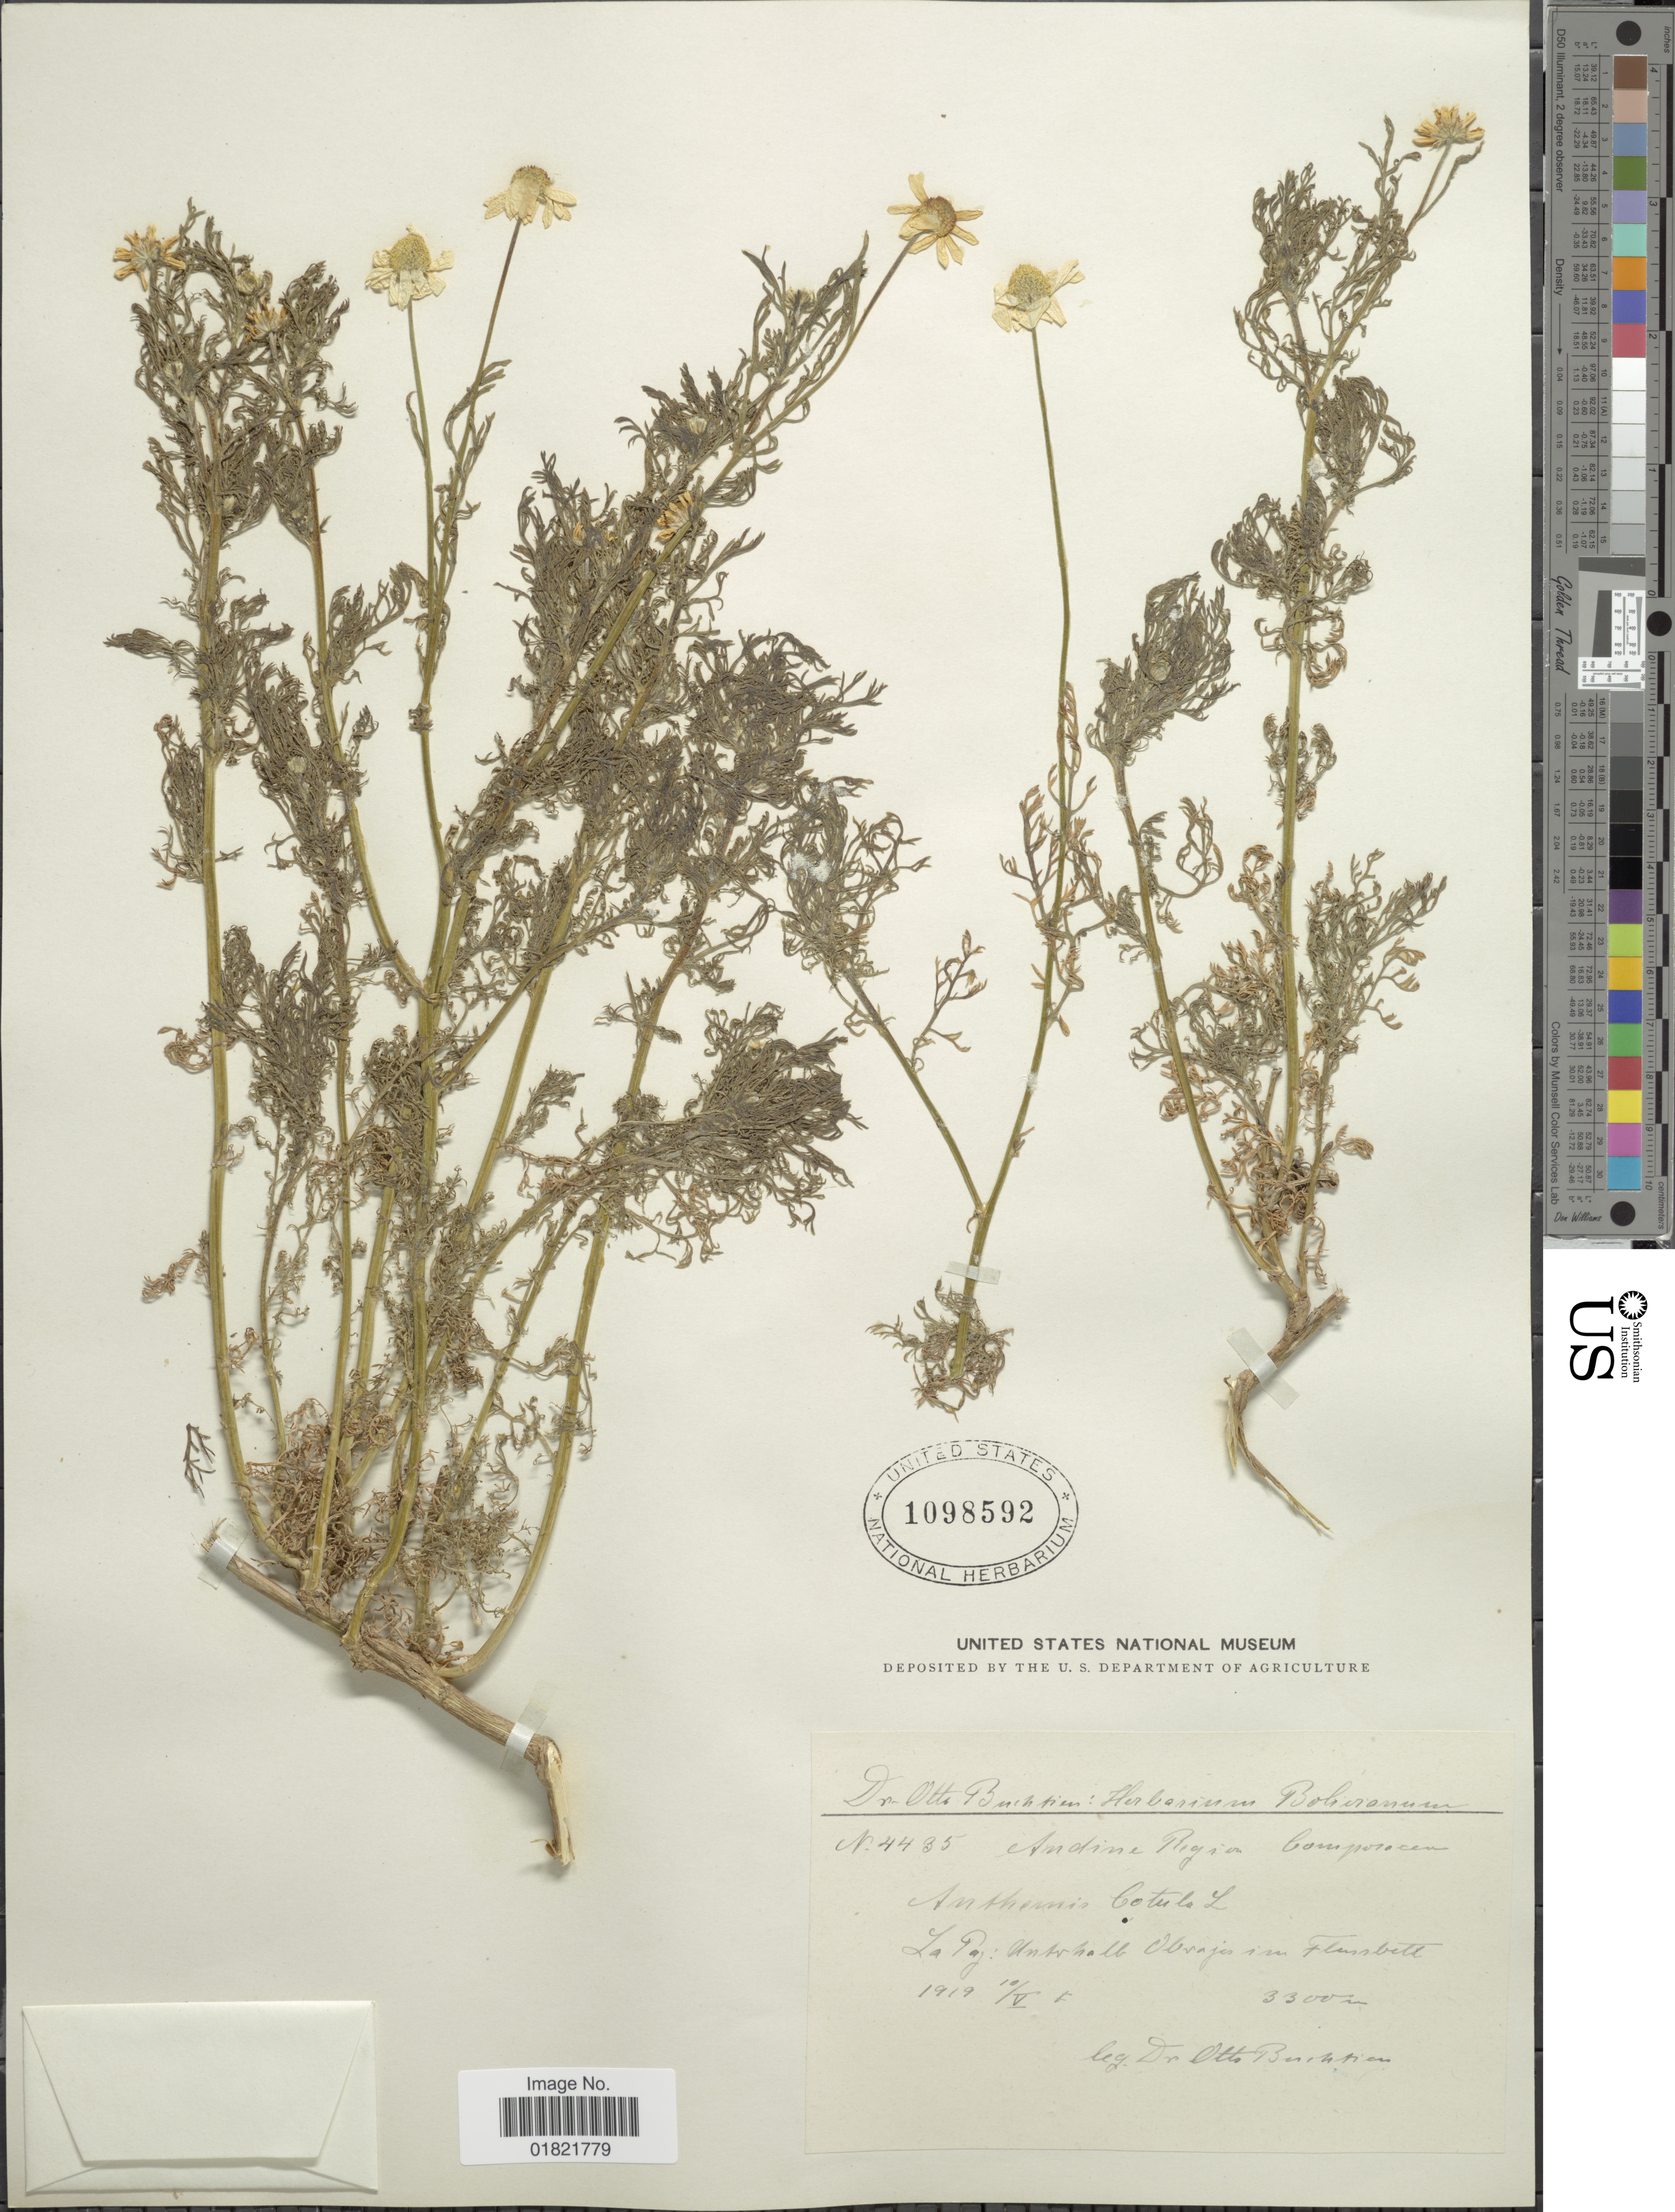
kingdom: Plantae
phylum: Tracheophyta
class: Magnoliopsida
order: Asterales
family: Asteraceae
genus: Anthemis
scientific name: Anthemis cotula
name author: L.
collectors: O. Buchtien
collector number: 4435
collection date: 1919-05-10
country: Bolivia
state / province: La Paz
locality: Unterhalb Obrajes im Flussbett (below Obrajes in the riverbed)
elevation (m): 3300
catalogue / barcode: US 1098592